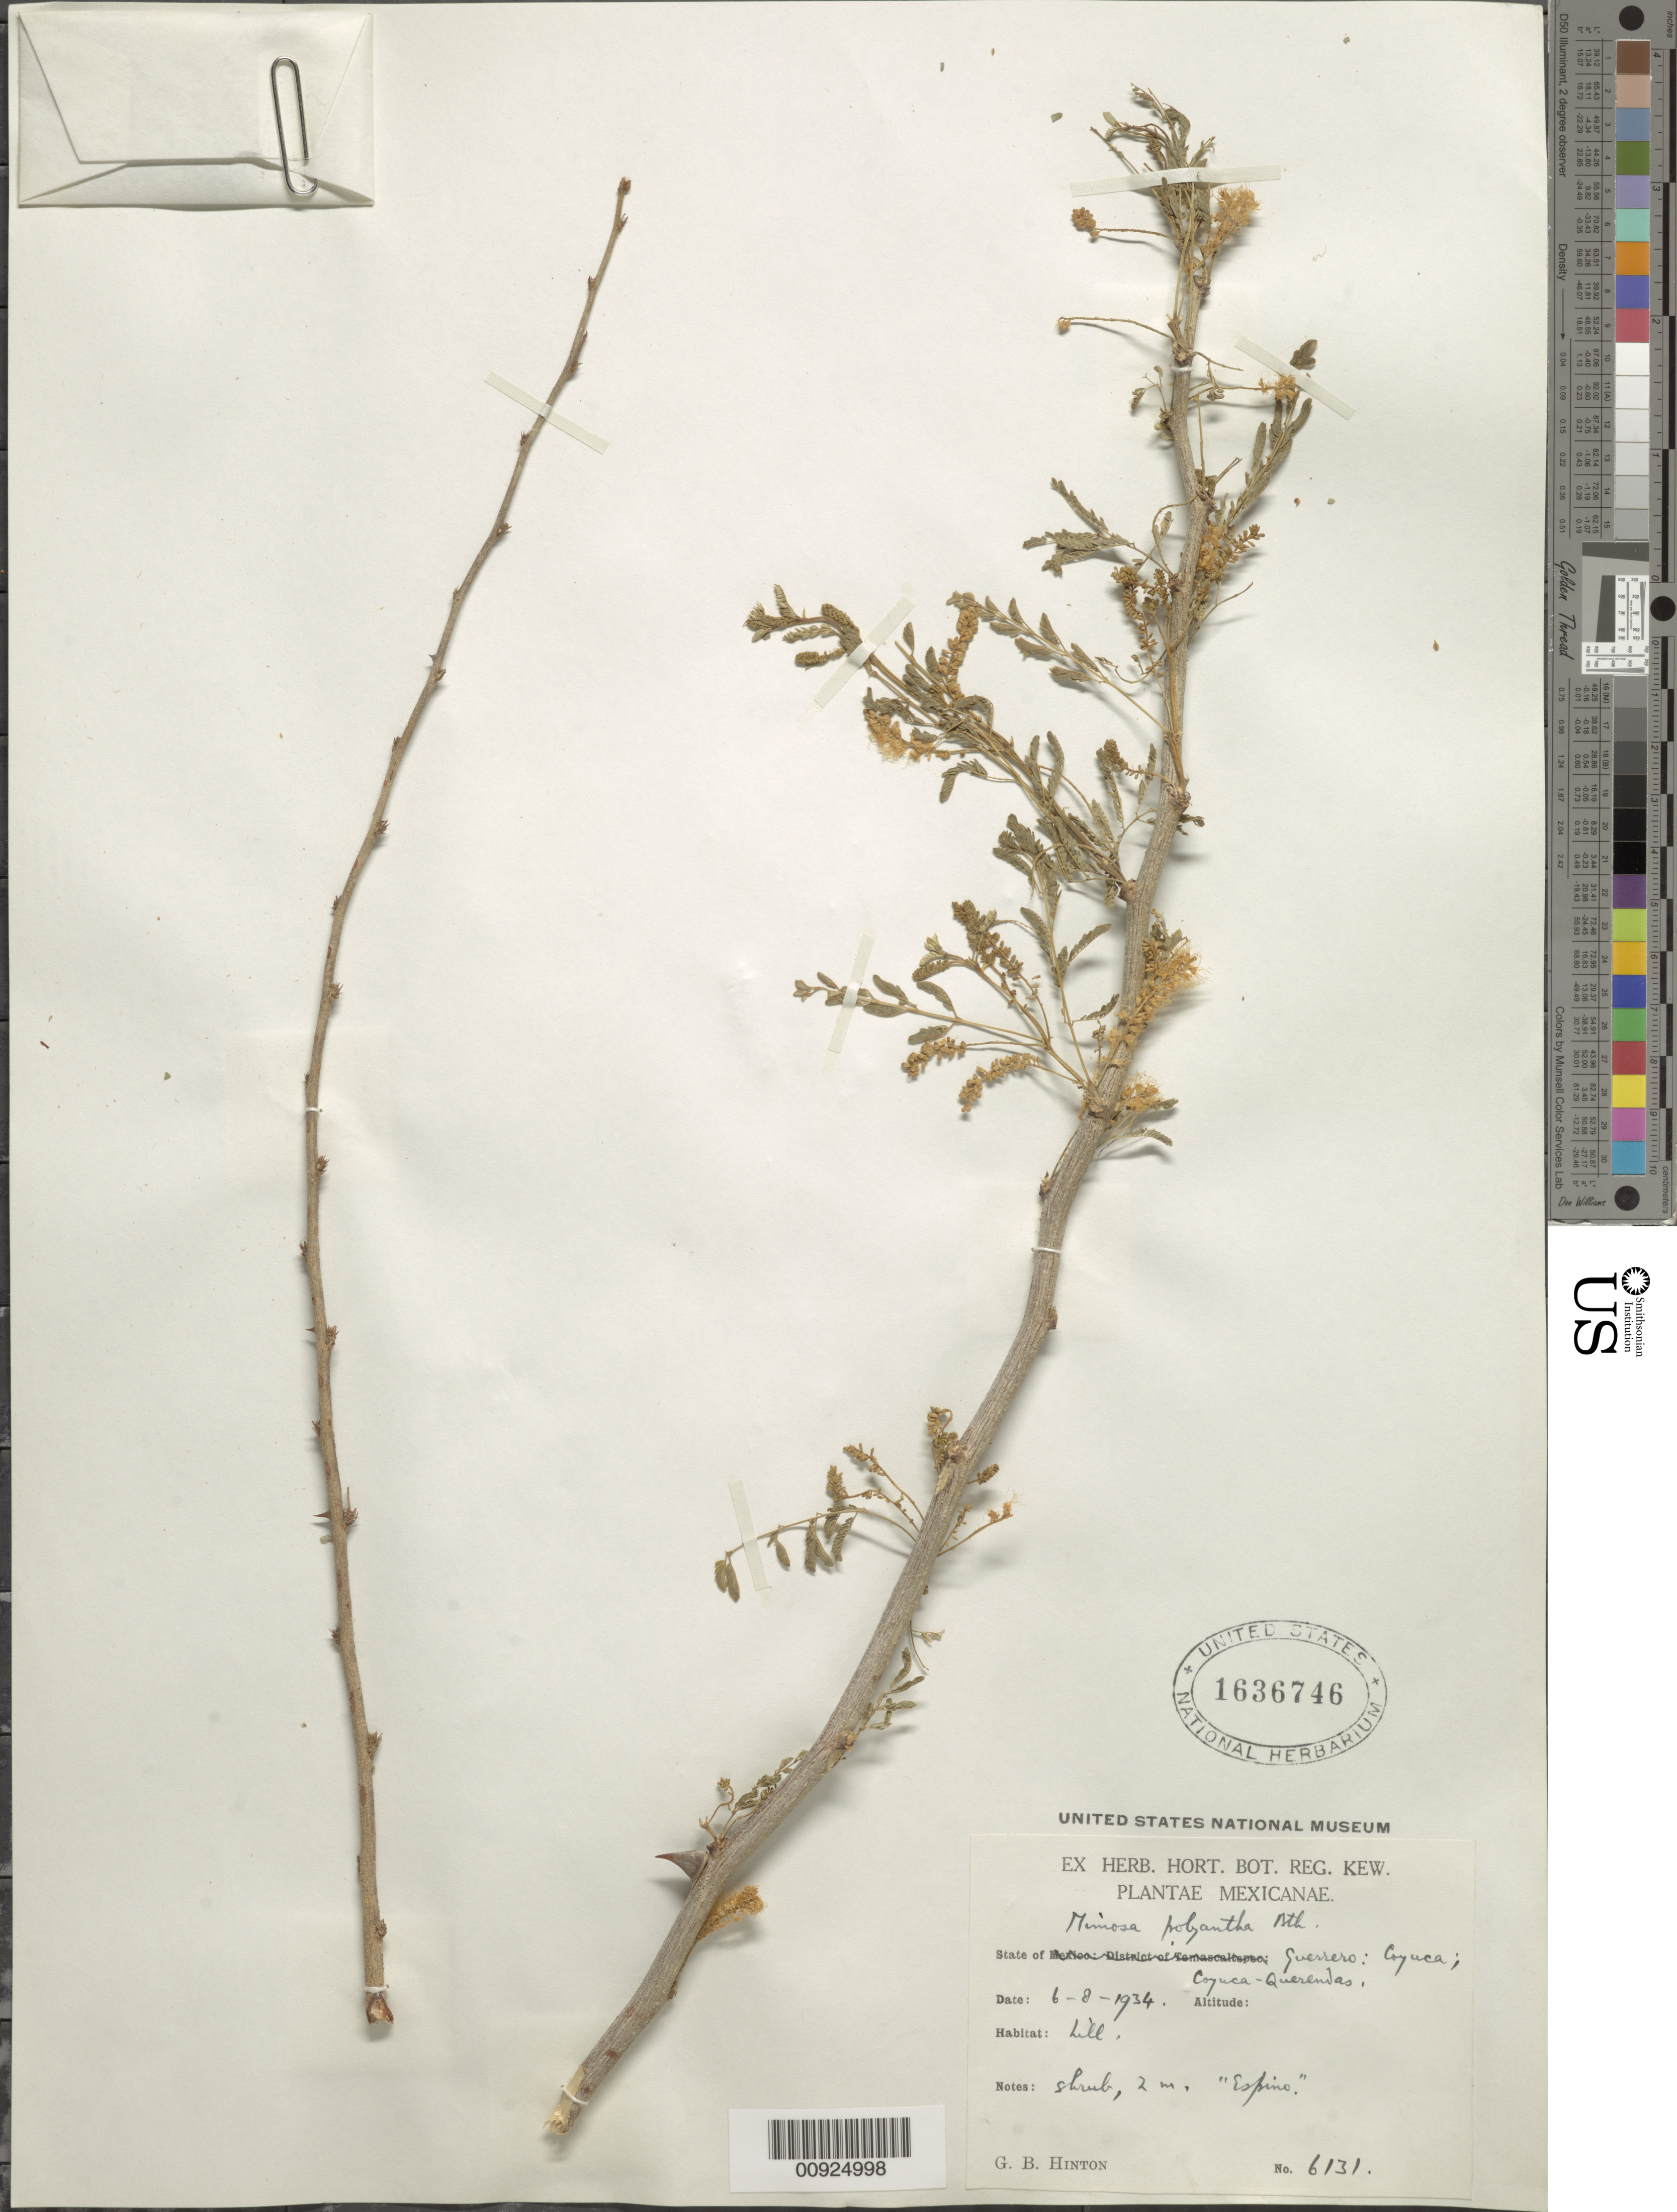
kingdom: Plantae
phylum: Tracheophyta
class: Magnoliopsida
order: Fabales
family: Fabaceae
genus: Mimosa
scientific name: Mimosa polyantha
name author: Benth.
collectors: G. B. Hinton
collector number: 6131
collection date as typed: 08 Jun 1934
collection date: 1934-06-08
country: Mexico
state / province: Guerrero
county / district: Coyuca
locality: State of Guerrero: Coyuca; Coyuca-Querendas.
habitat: Hill.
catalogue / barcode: US 1636746